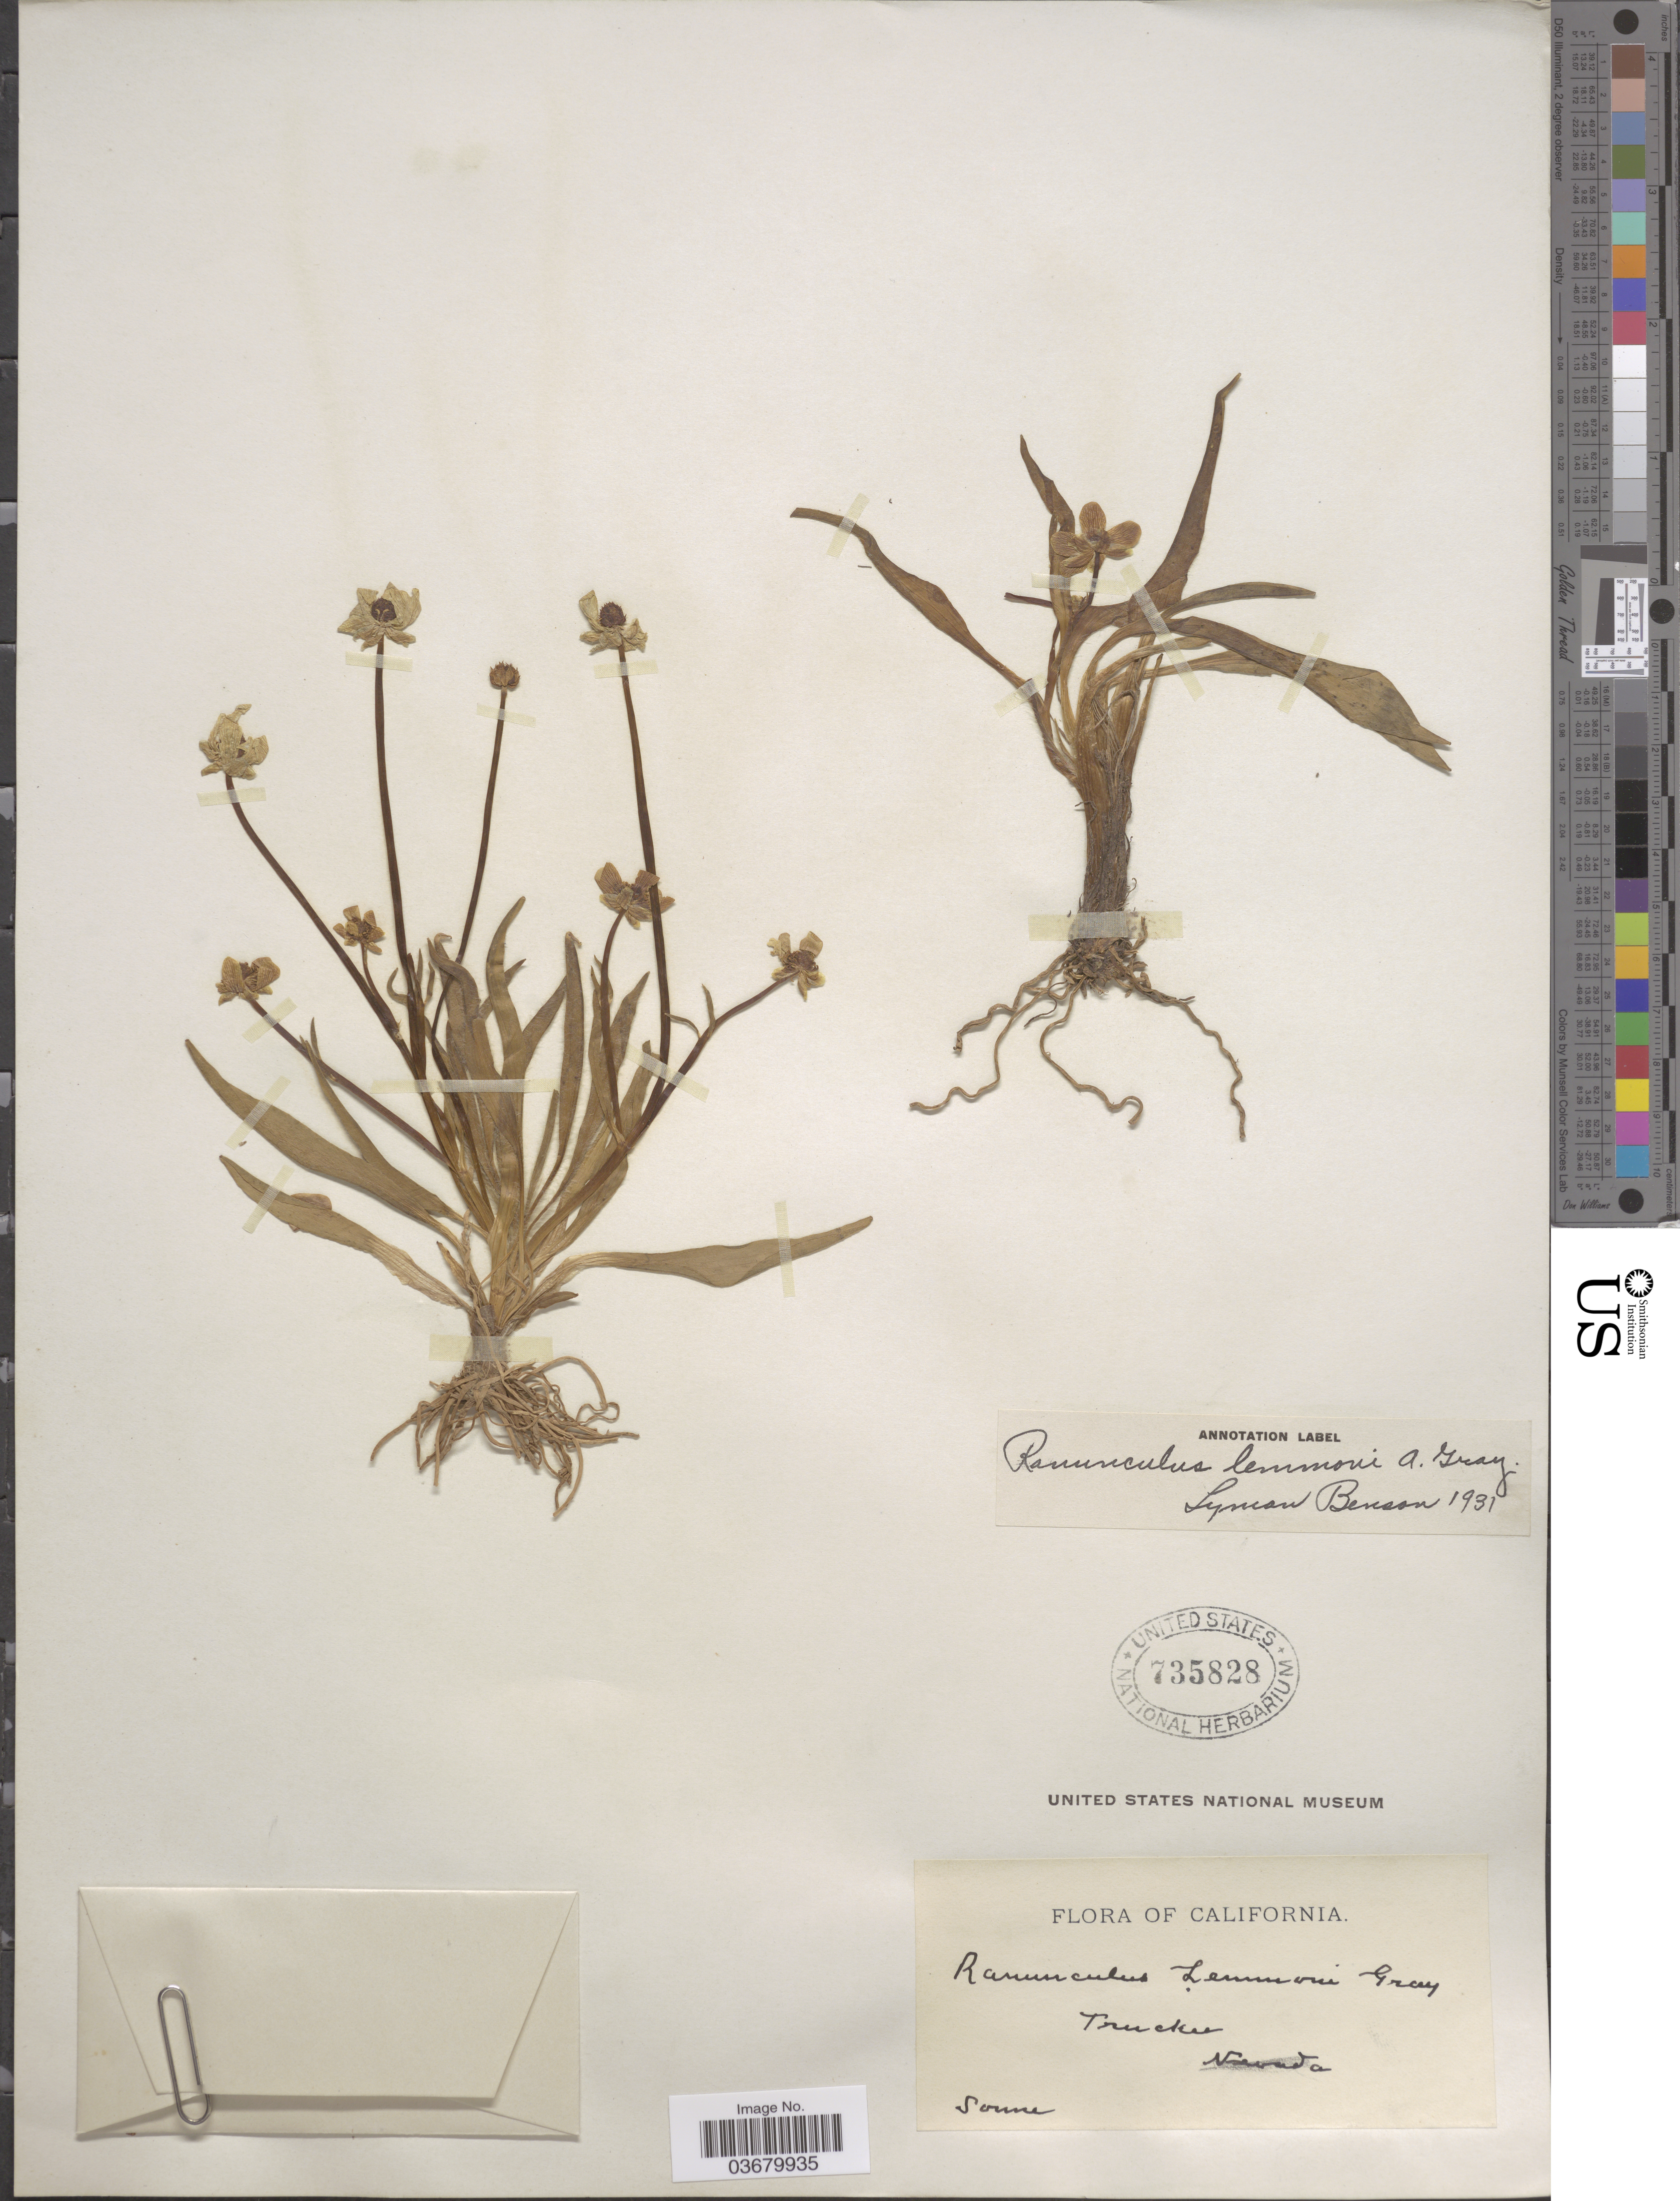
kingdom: Plantae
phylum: Tracheophyta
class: Magnoliopsida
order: Ranunculales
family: Ranunculaceae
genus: Ranunculus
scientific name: Ranunculus alismifolius var. lemmonii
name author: (A. Gray) L.D. Benson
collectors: Sonne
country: United States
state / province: California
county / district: Nevada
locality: Truckee.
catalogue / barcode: US 735828